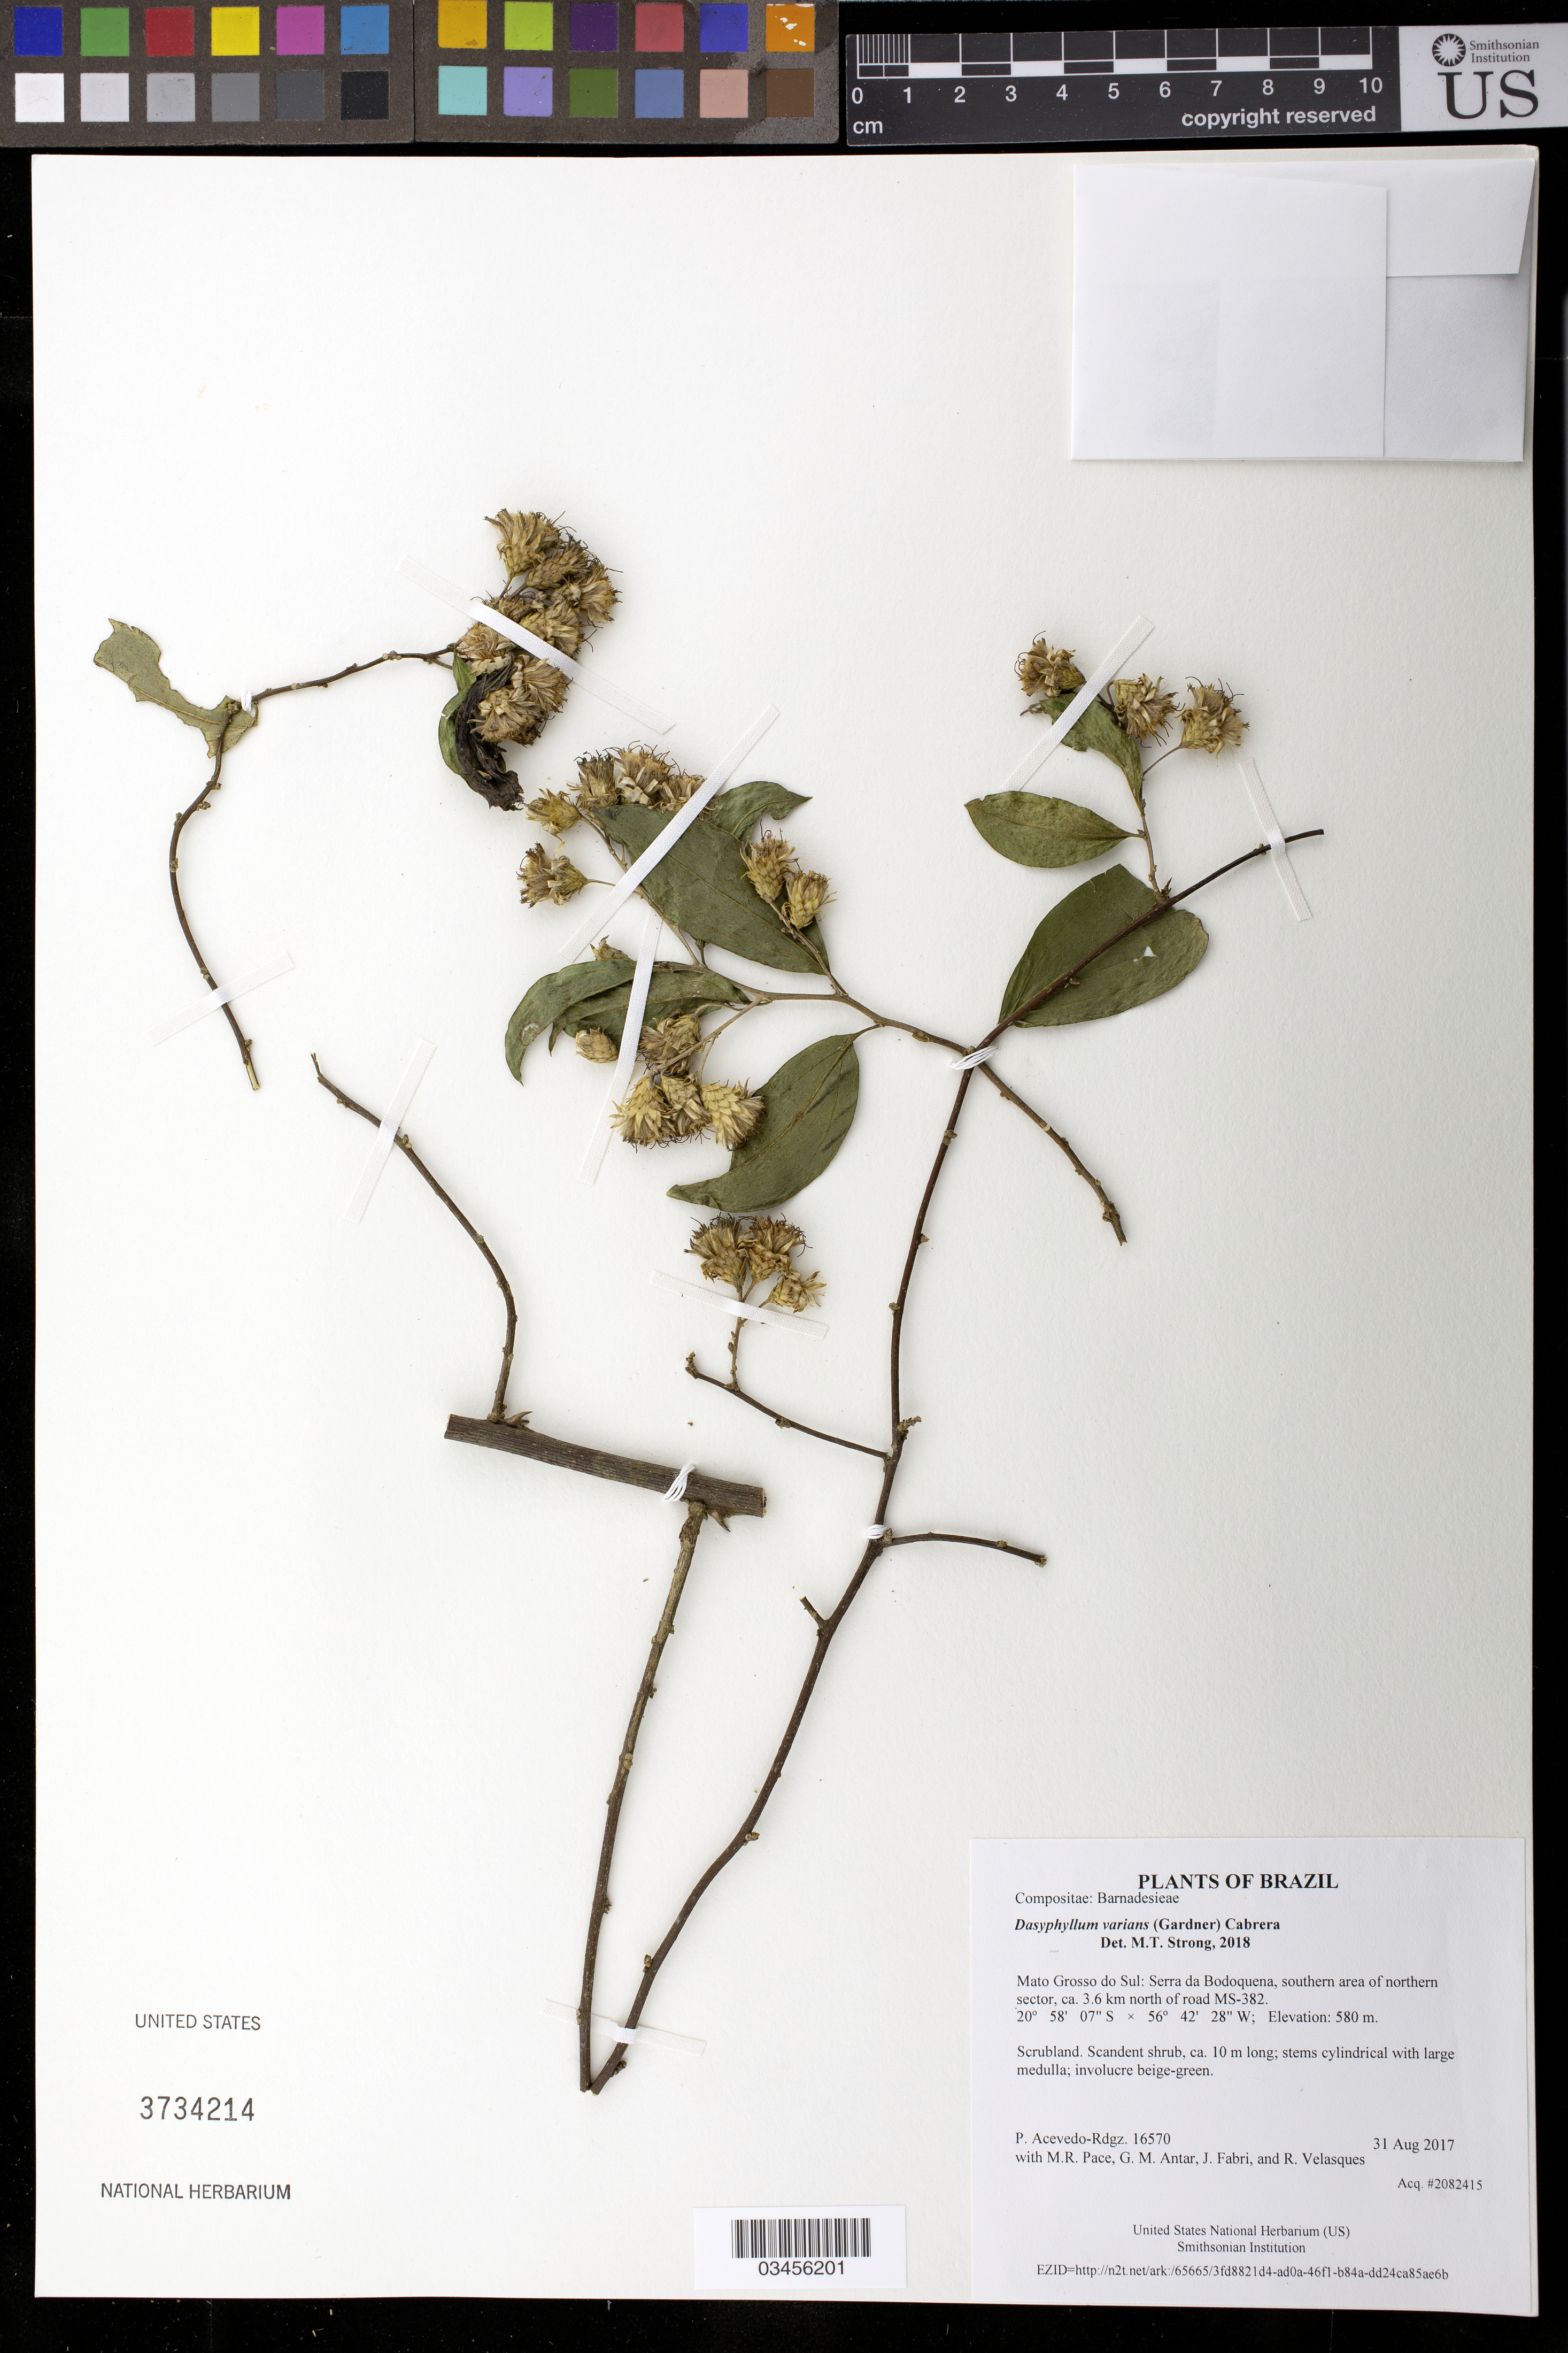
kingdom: Plantae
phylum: Tracheophyta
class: Magnoliopsida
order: Asterales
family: Asteraceae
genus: Dasyphyllum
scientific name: Dasyphyllum varians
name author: (Gardner) Cabrera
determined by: Strong, Mark T., (BOT), Smithsonian Institution - National Museum of Natural History (UNITED STATES)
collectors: P. Acevedo-Rodr., M. R. Pace, G. M. Antar, J. Fabri & R. Velasques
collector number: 16570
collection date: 2017-08-31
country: Brazil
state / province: Mato Grosso do Sul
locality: Serra da Bodoquena, southern area of northern sector, ca. 3.6 km north of road MS-382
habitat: Scrubland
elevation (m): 580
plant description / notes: US, NY, MO, K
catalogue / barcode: US 3734214